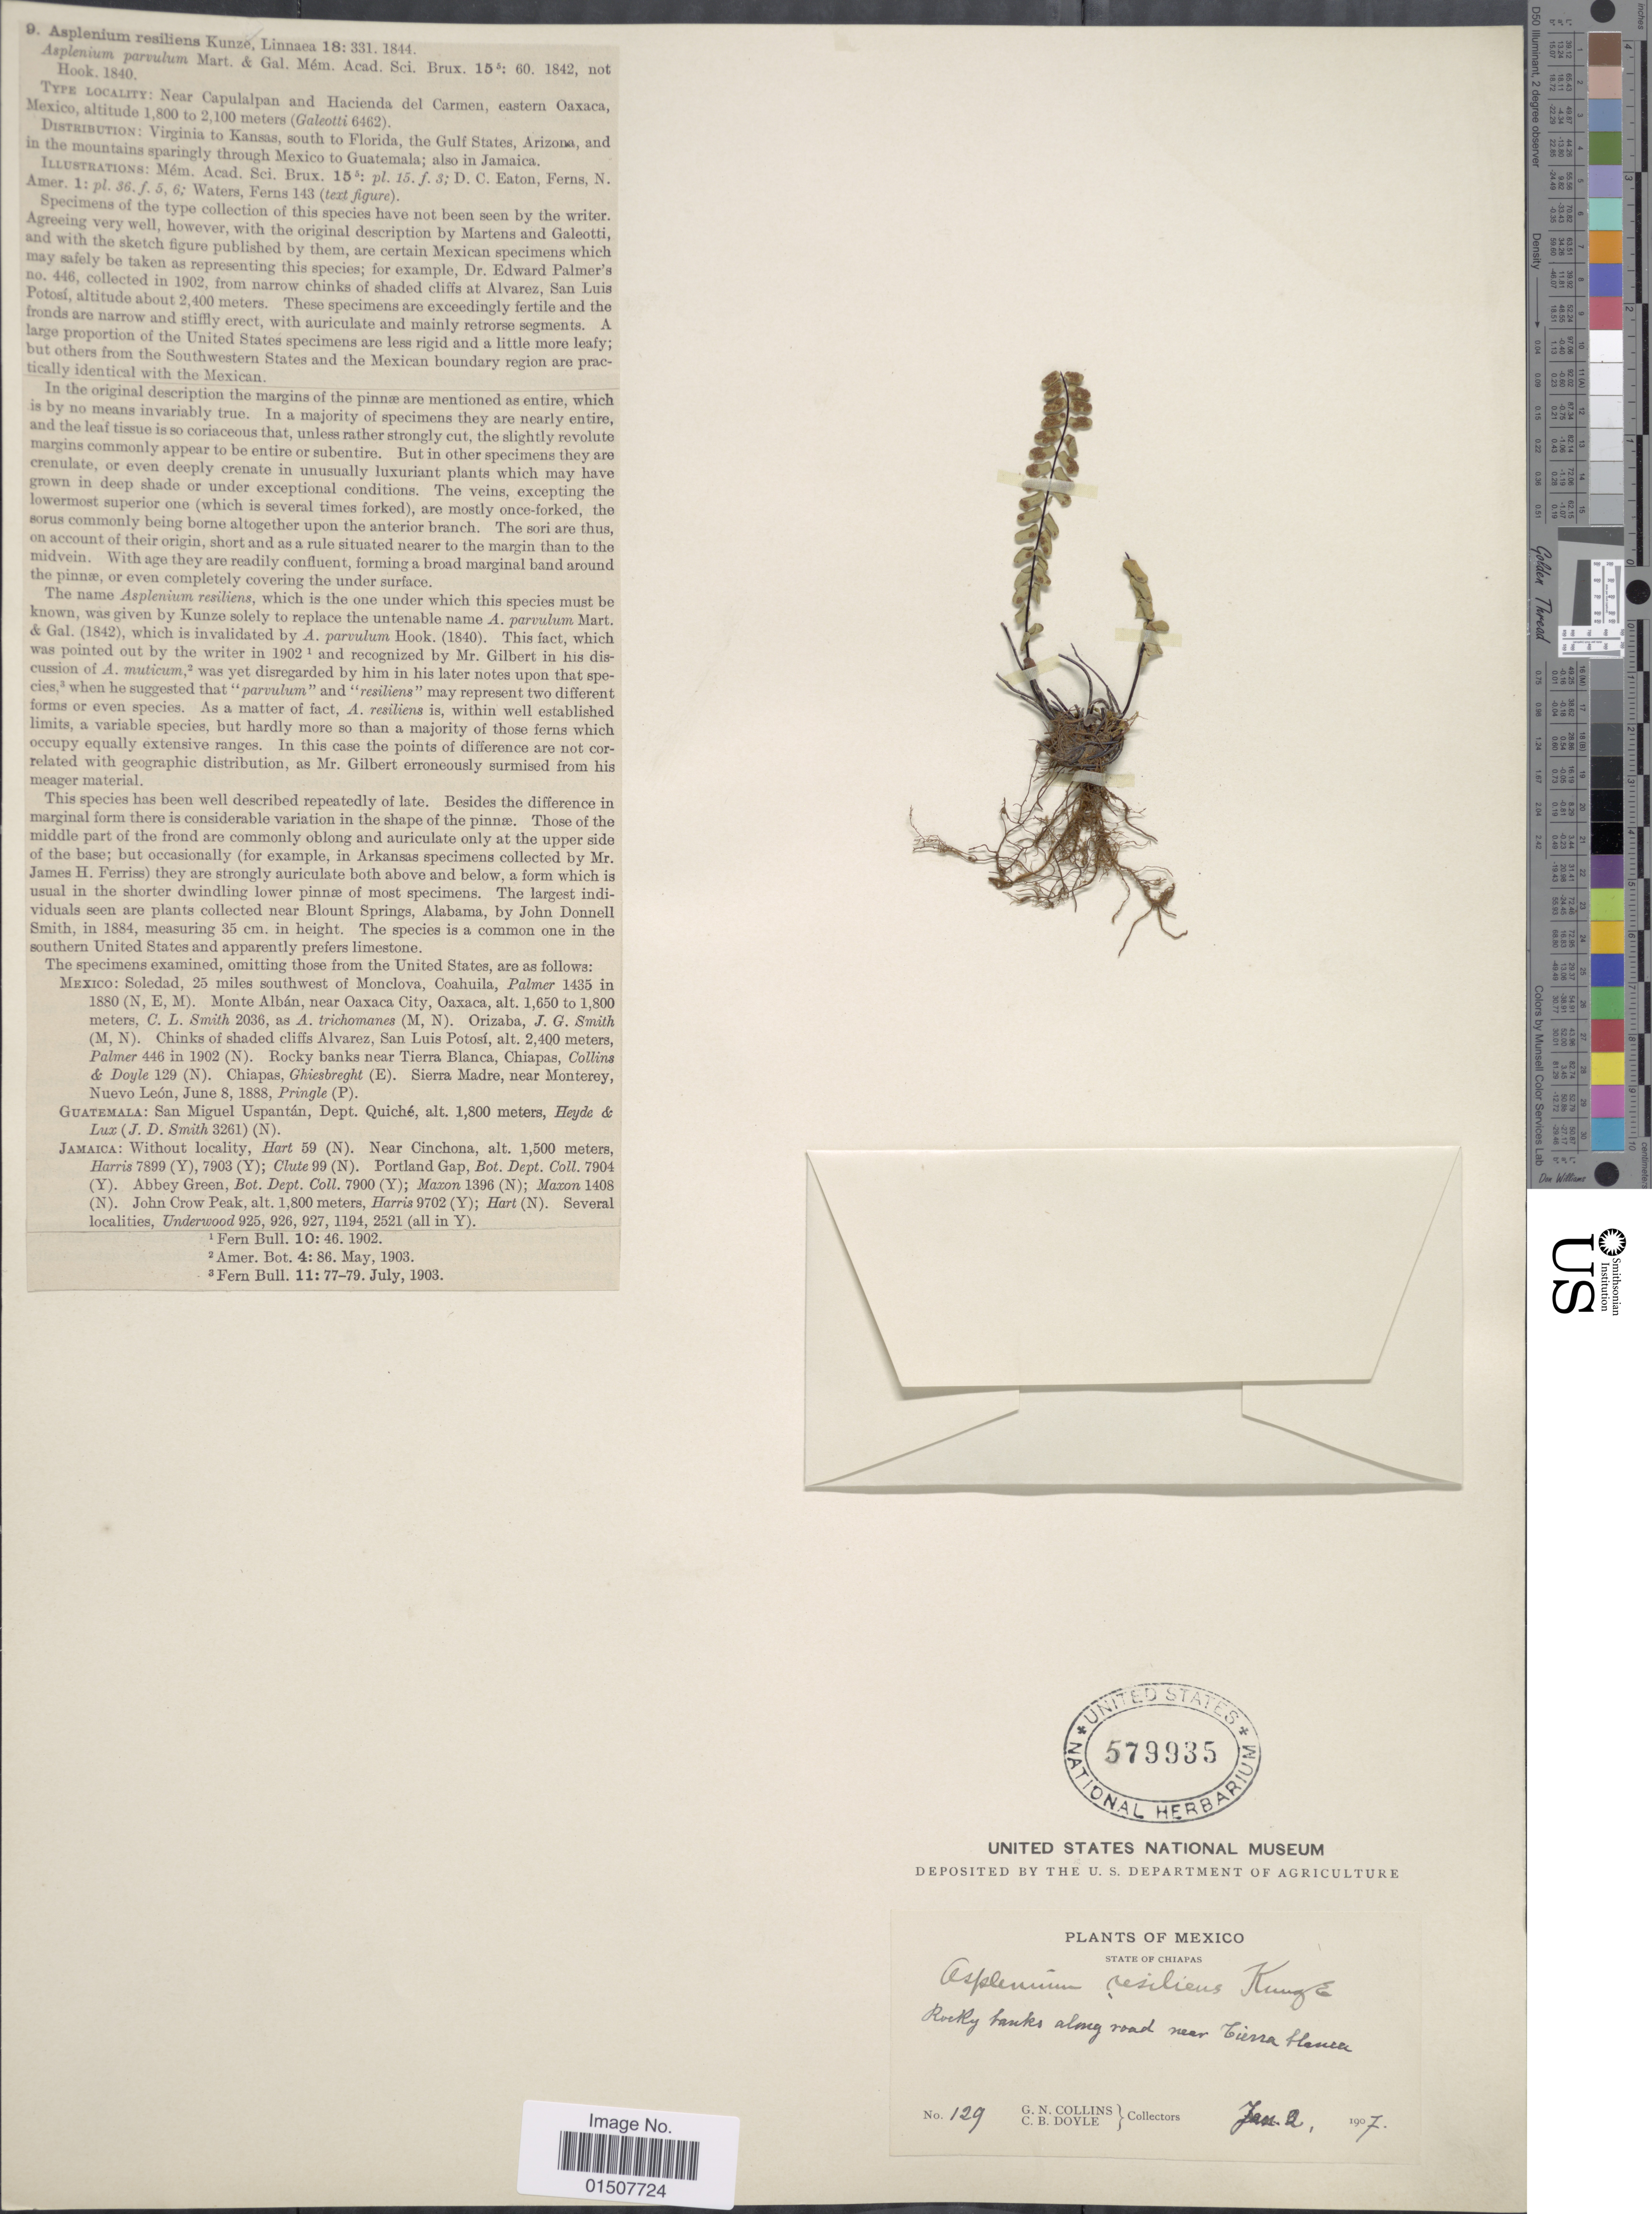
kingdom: Plantae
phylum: Tracheophyta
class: Polypodiopsida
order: Polypodiales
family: Aspleniaceae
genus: Asplenium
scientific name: Asplenium resiliens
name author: Kunze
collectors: G. Collins & C. Doyle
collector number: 129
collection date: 1907-01-02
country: Mexico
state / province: Chiapas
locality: State of Chiapas. Rocky banks along road near Tierra blanca.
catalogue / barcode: US 579935